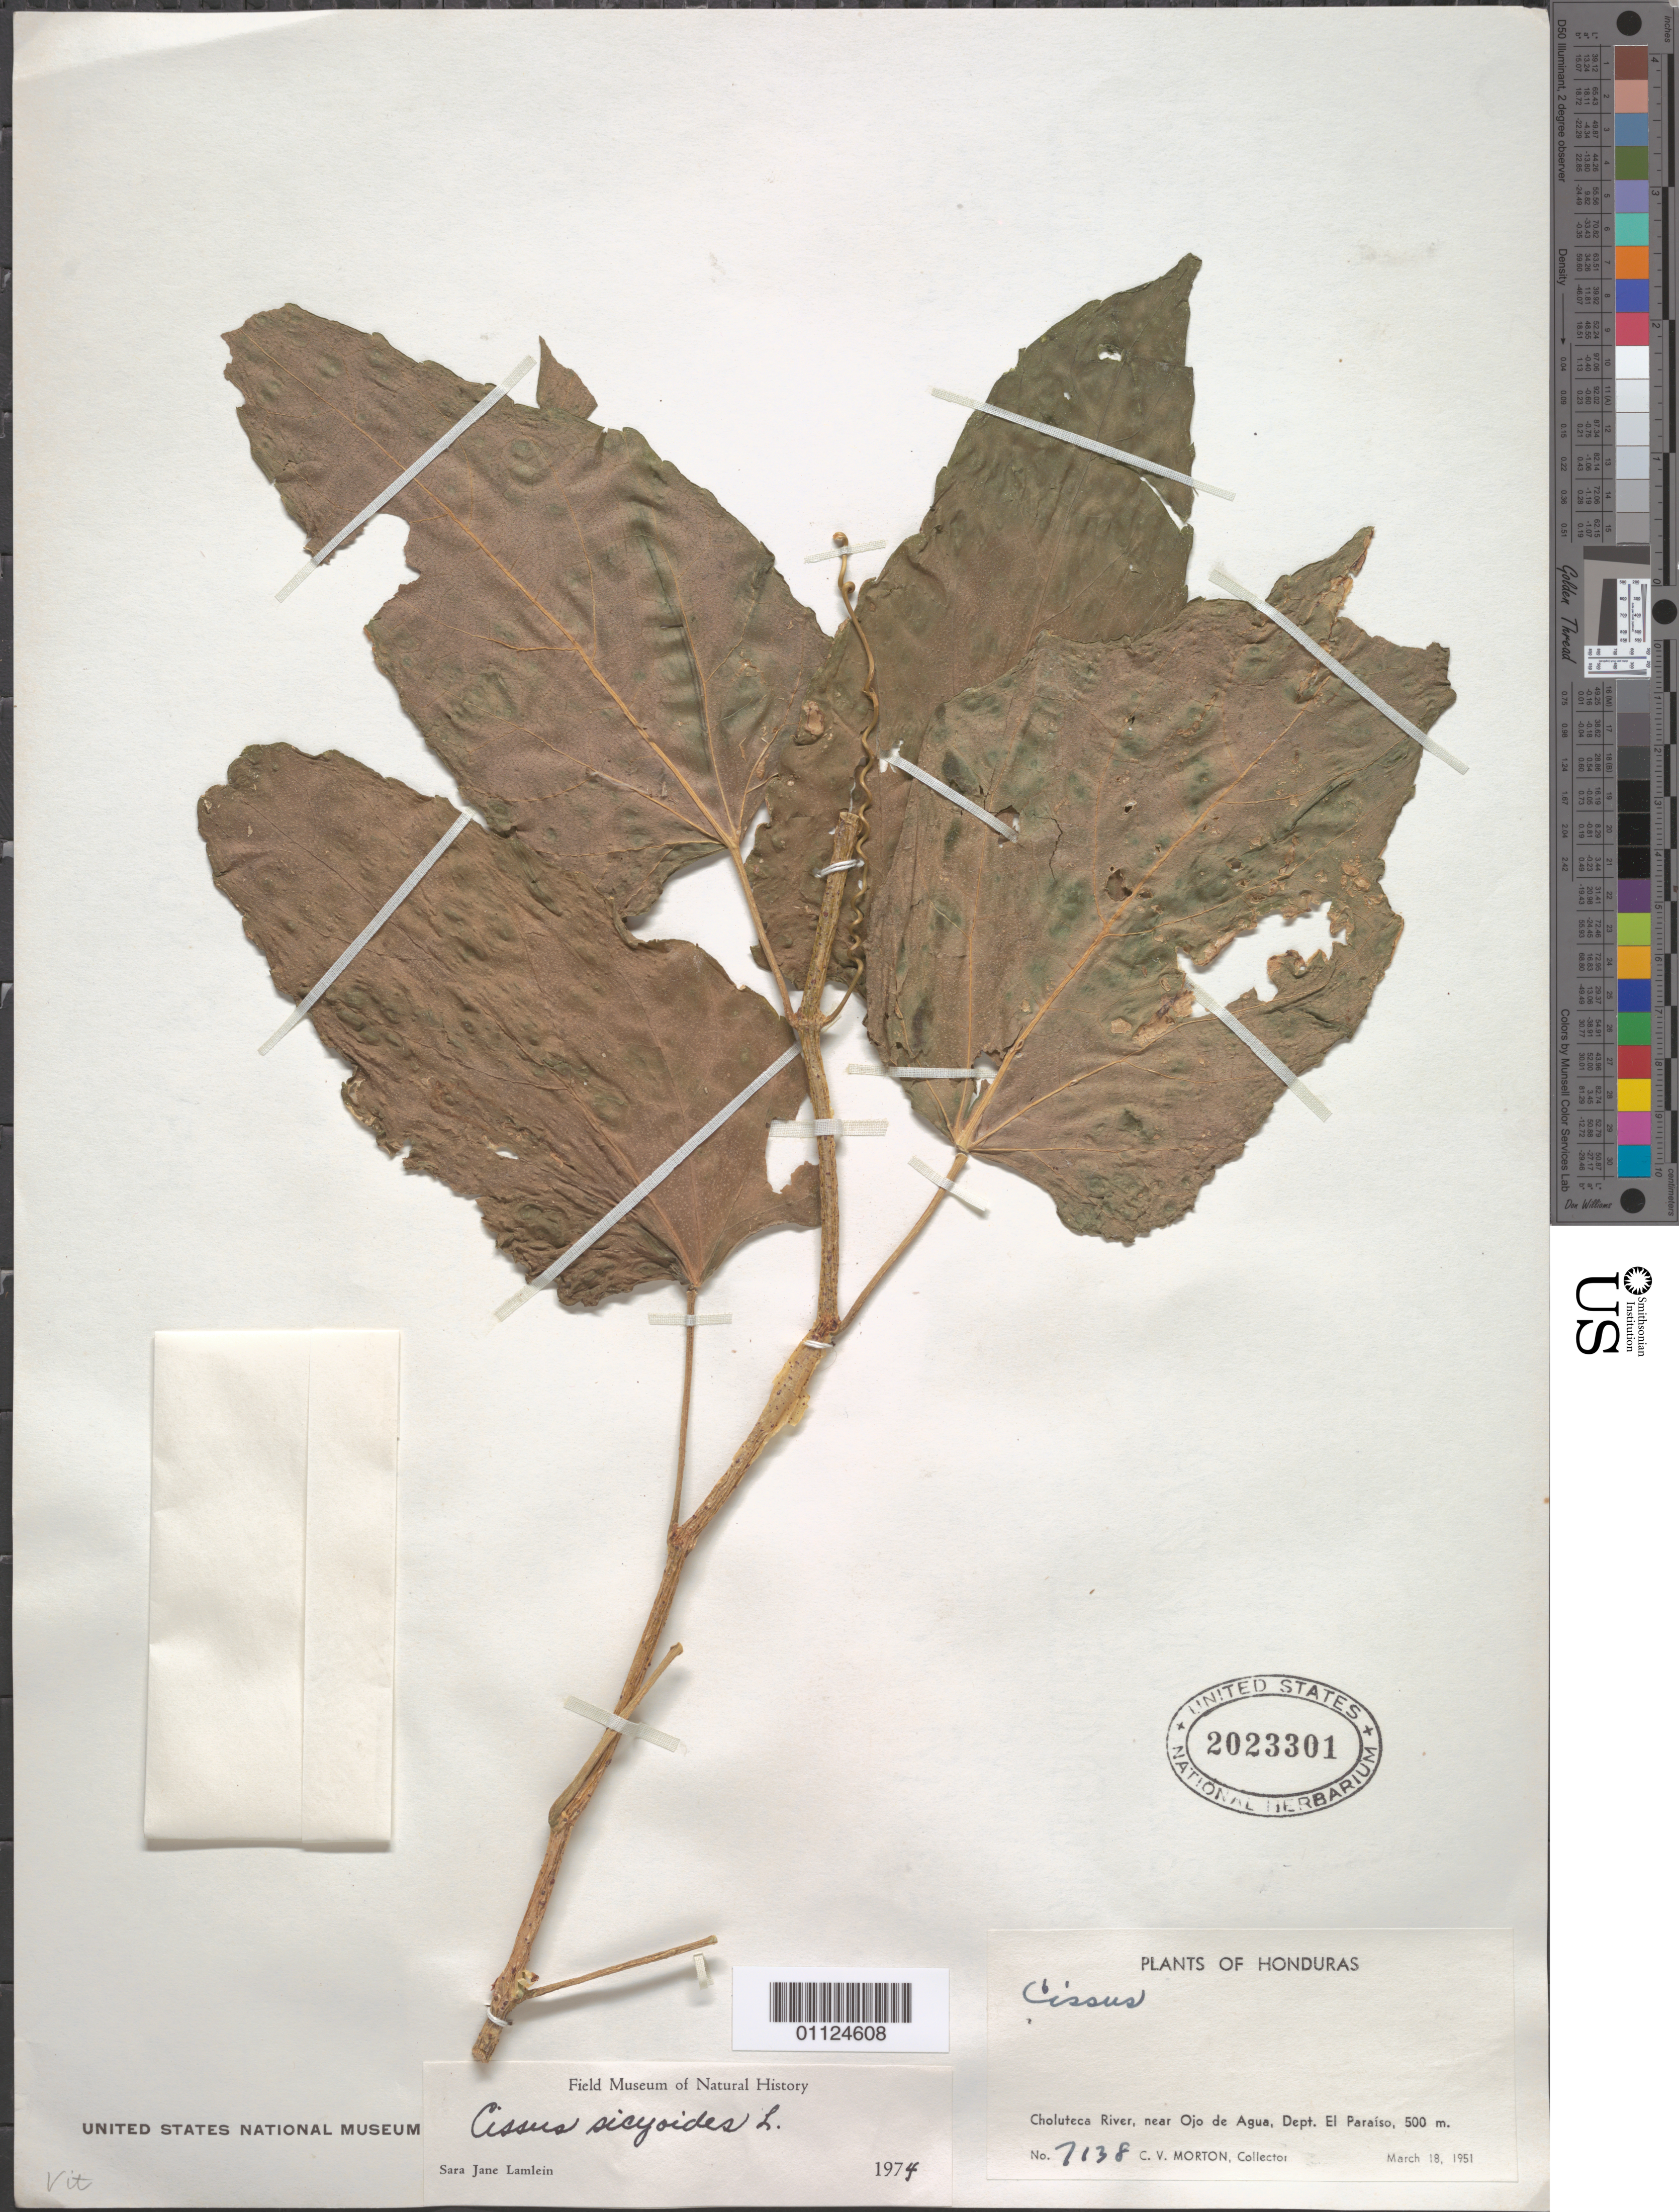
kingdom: Plantae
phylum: Tracheophyta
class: Magnoliopsida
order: Vitales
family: Vitaceae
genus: Cissus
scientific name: Cissus verticillata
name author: (L.) Nicolson & C.E. Jarvis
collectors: C. V. Morton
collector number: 7138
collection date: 1951-03-18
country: Honduras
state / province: El Paraíso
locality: Choluteca River, near Ojo de Agua.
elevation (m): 500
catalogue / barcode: US 2023301